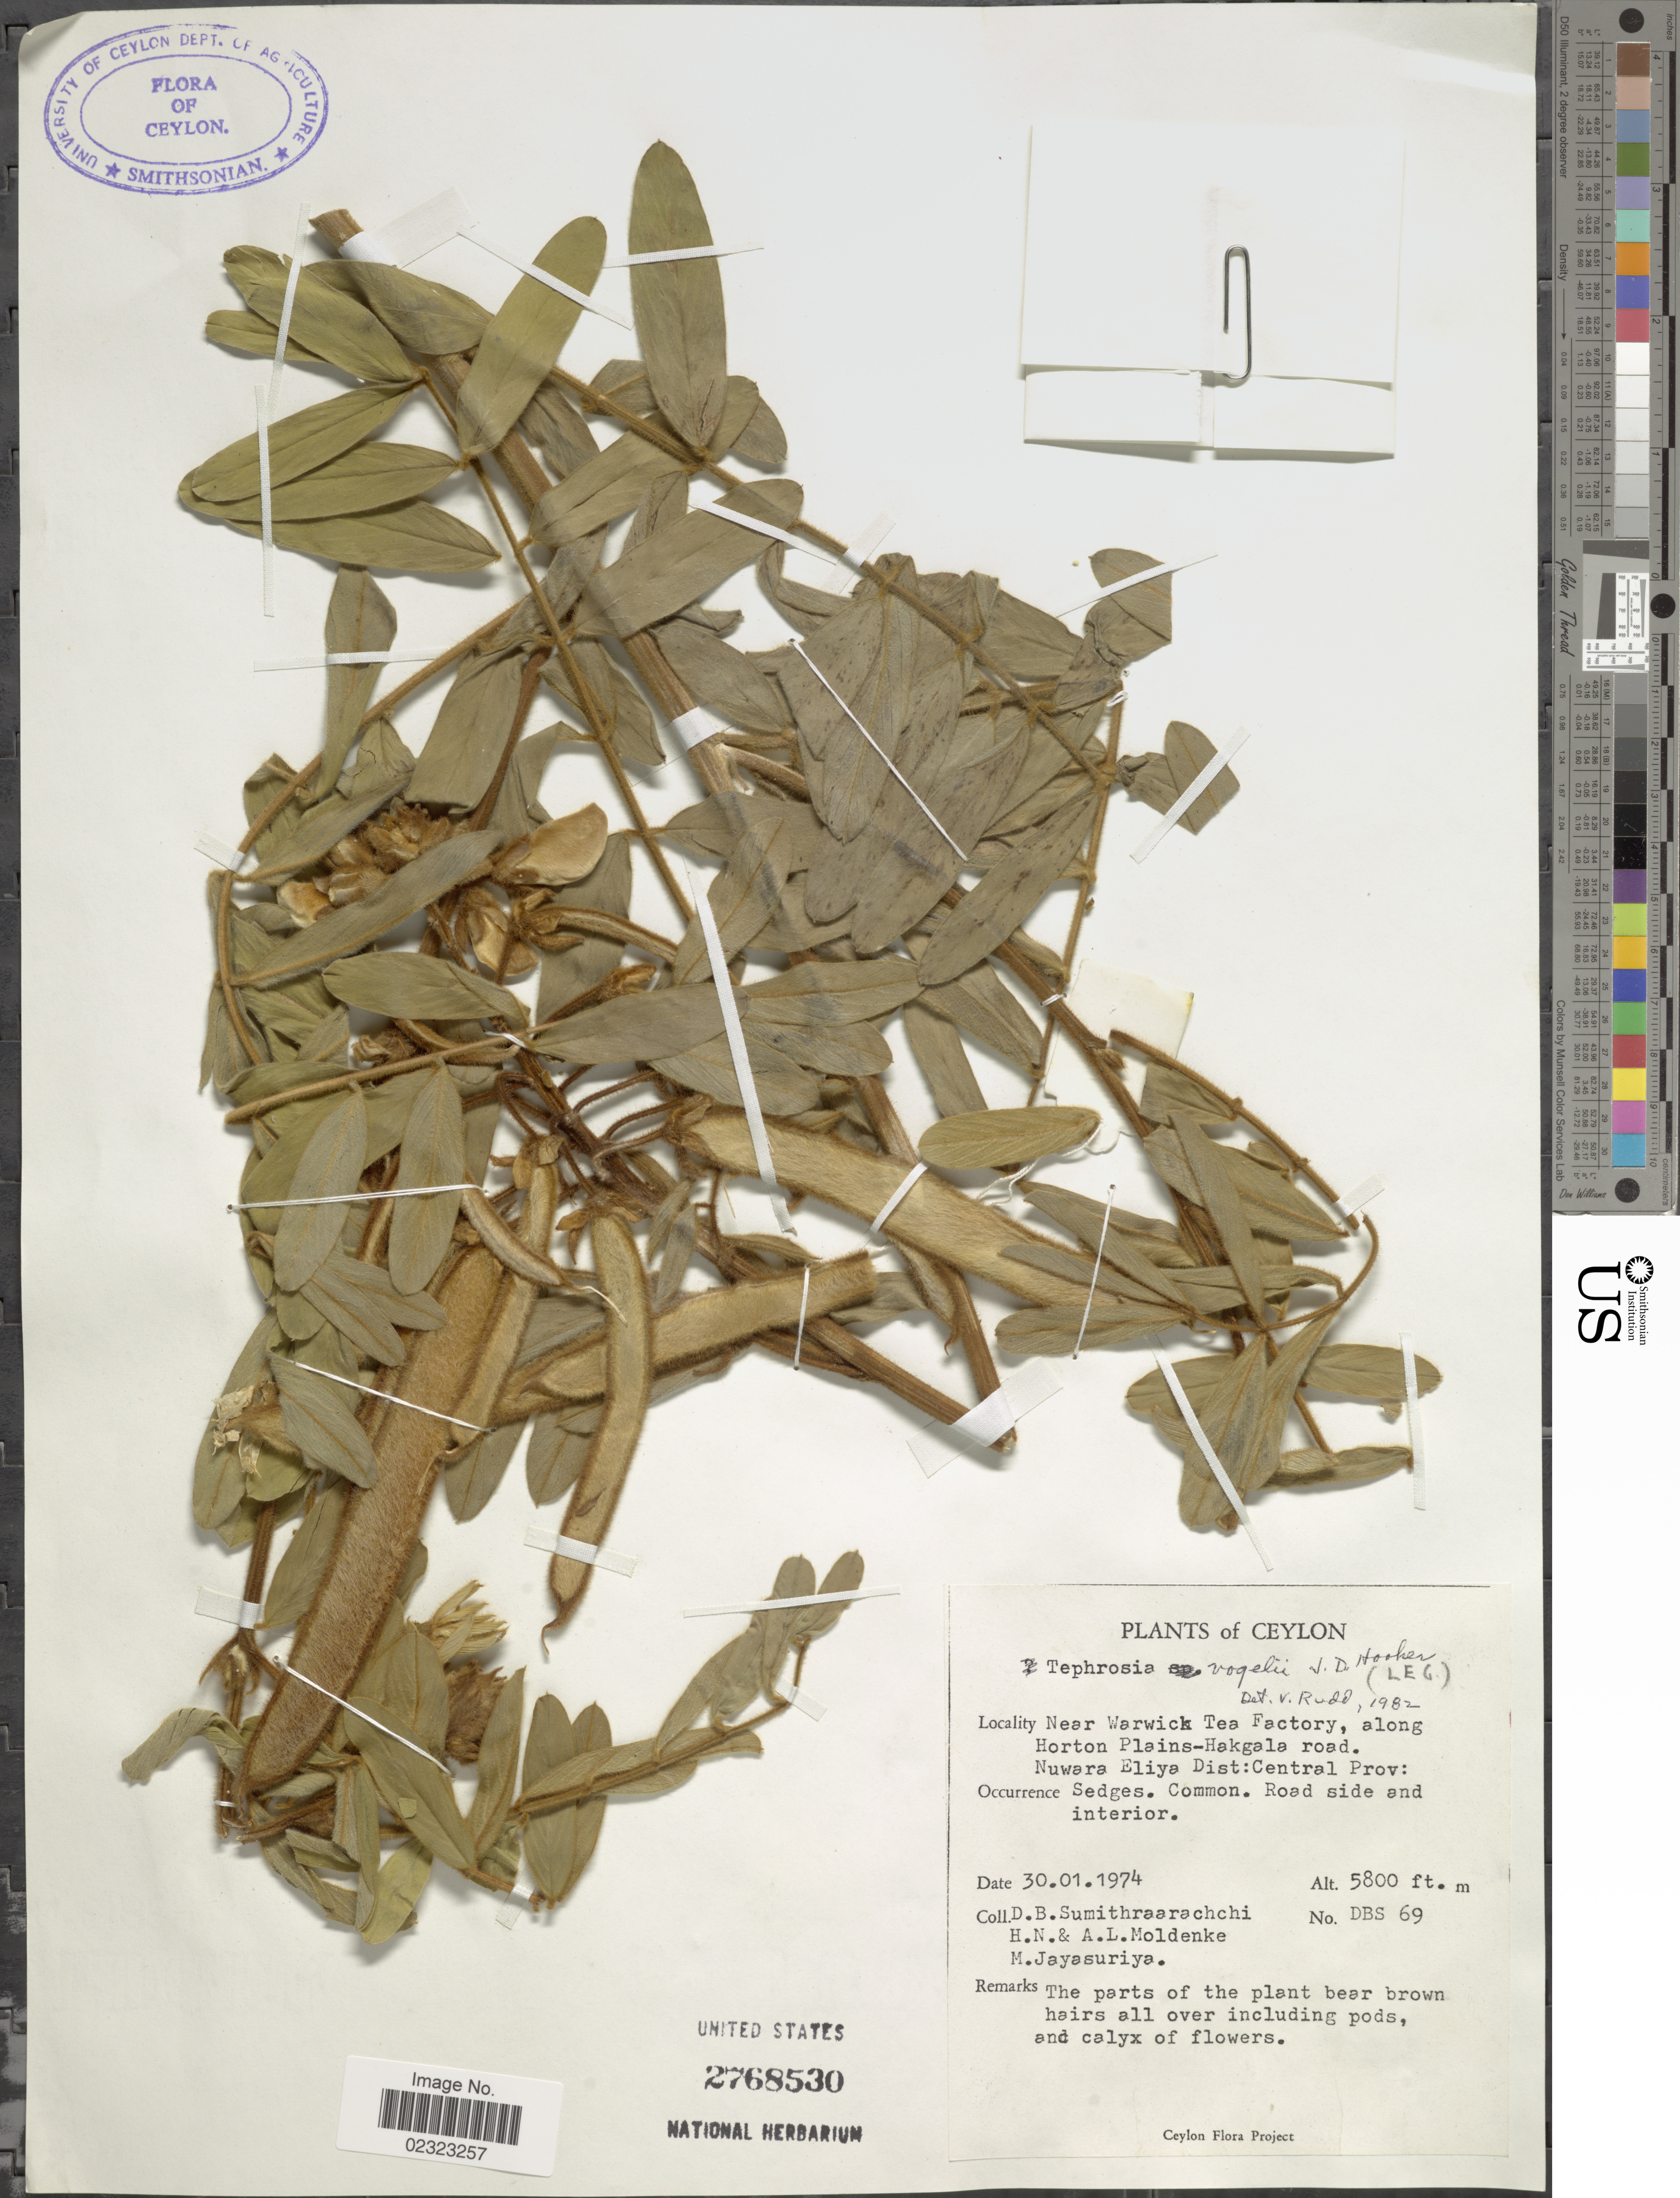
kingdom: Plantae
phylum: Tracheophyta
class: Magnoliopsida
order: Fabales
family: Fabaceae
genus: Tephrosia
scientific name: Tephrosia vogelii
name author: Hook. f.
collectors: D. B. Sumithraarachchi, H. N. Moldenke, A. L. Moldenke & M. Jayasuriya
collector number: DBS 69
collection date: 1974-01-30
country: Sri Lanka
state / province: Central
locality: Ceylon, near Warwich Tea Factory, along Horton Plains-Hakgala road, Nuwara Eliya Dist, road side and interior.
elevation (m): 1768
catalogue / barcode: US 2768530